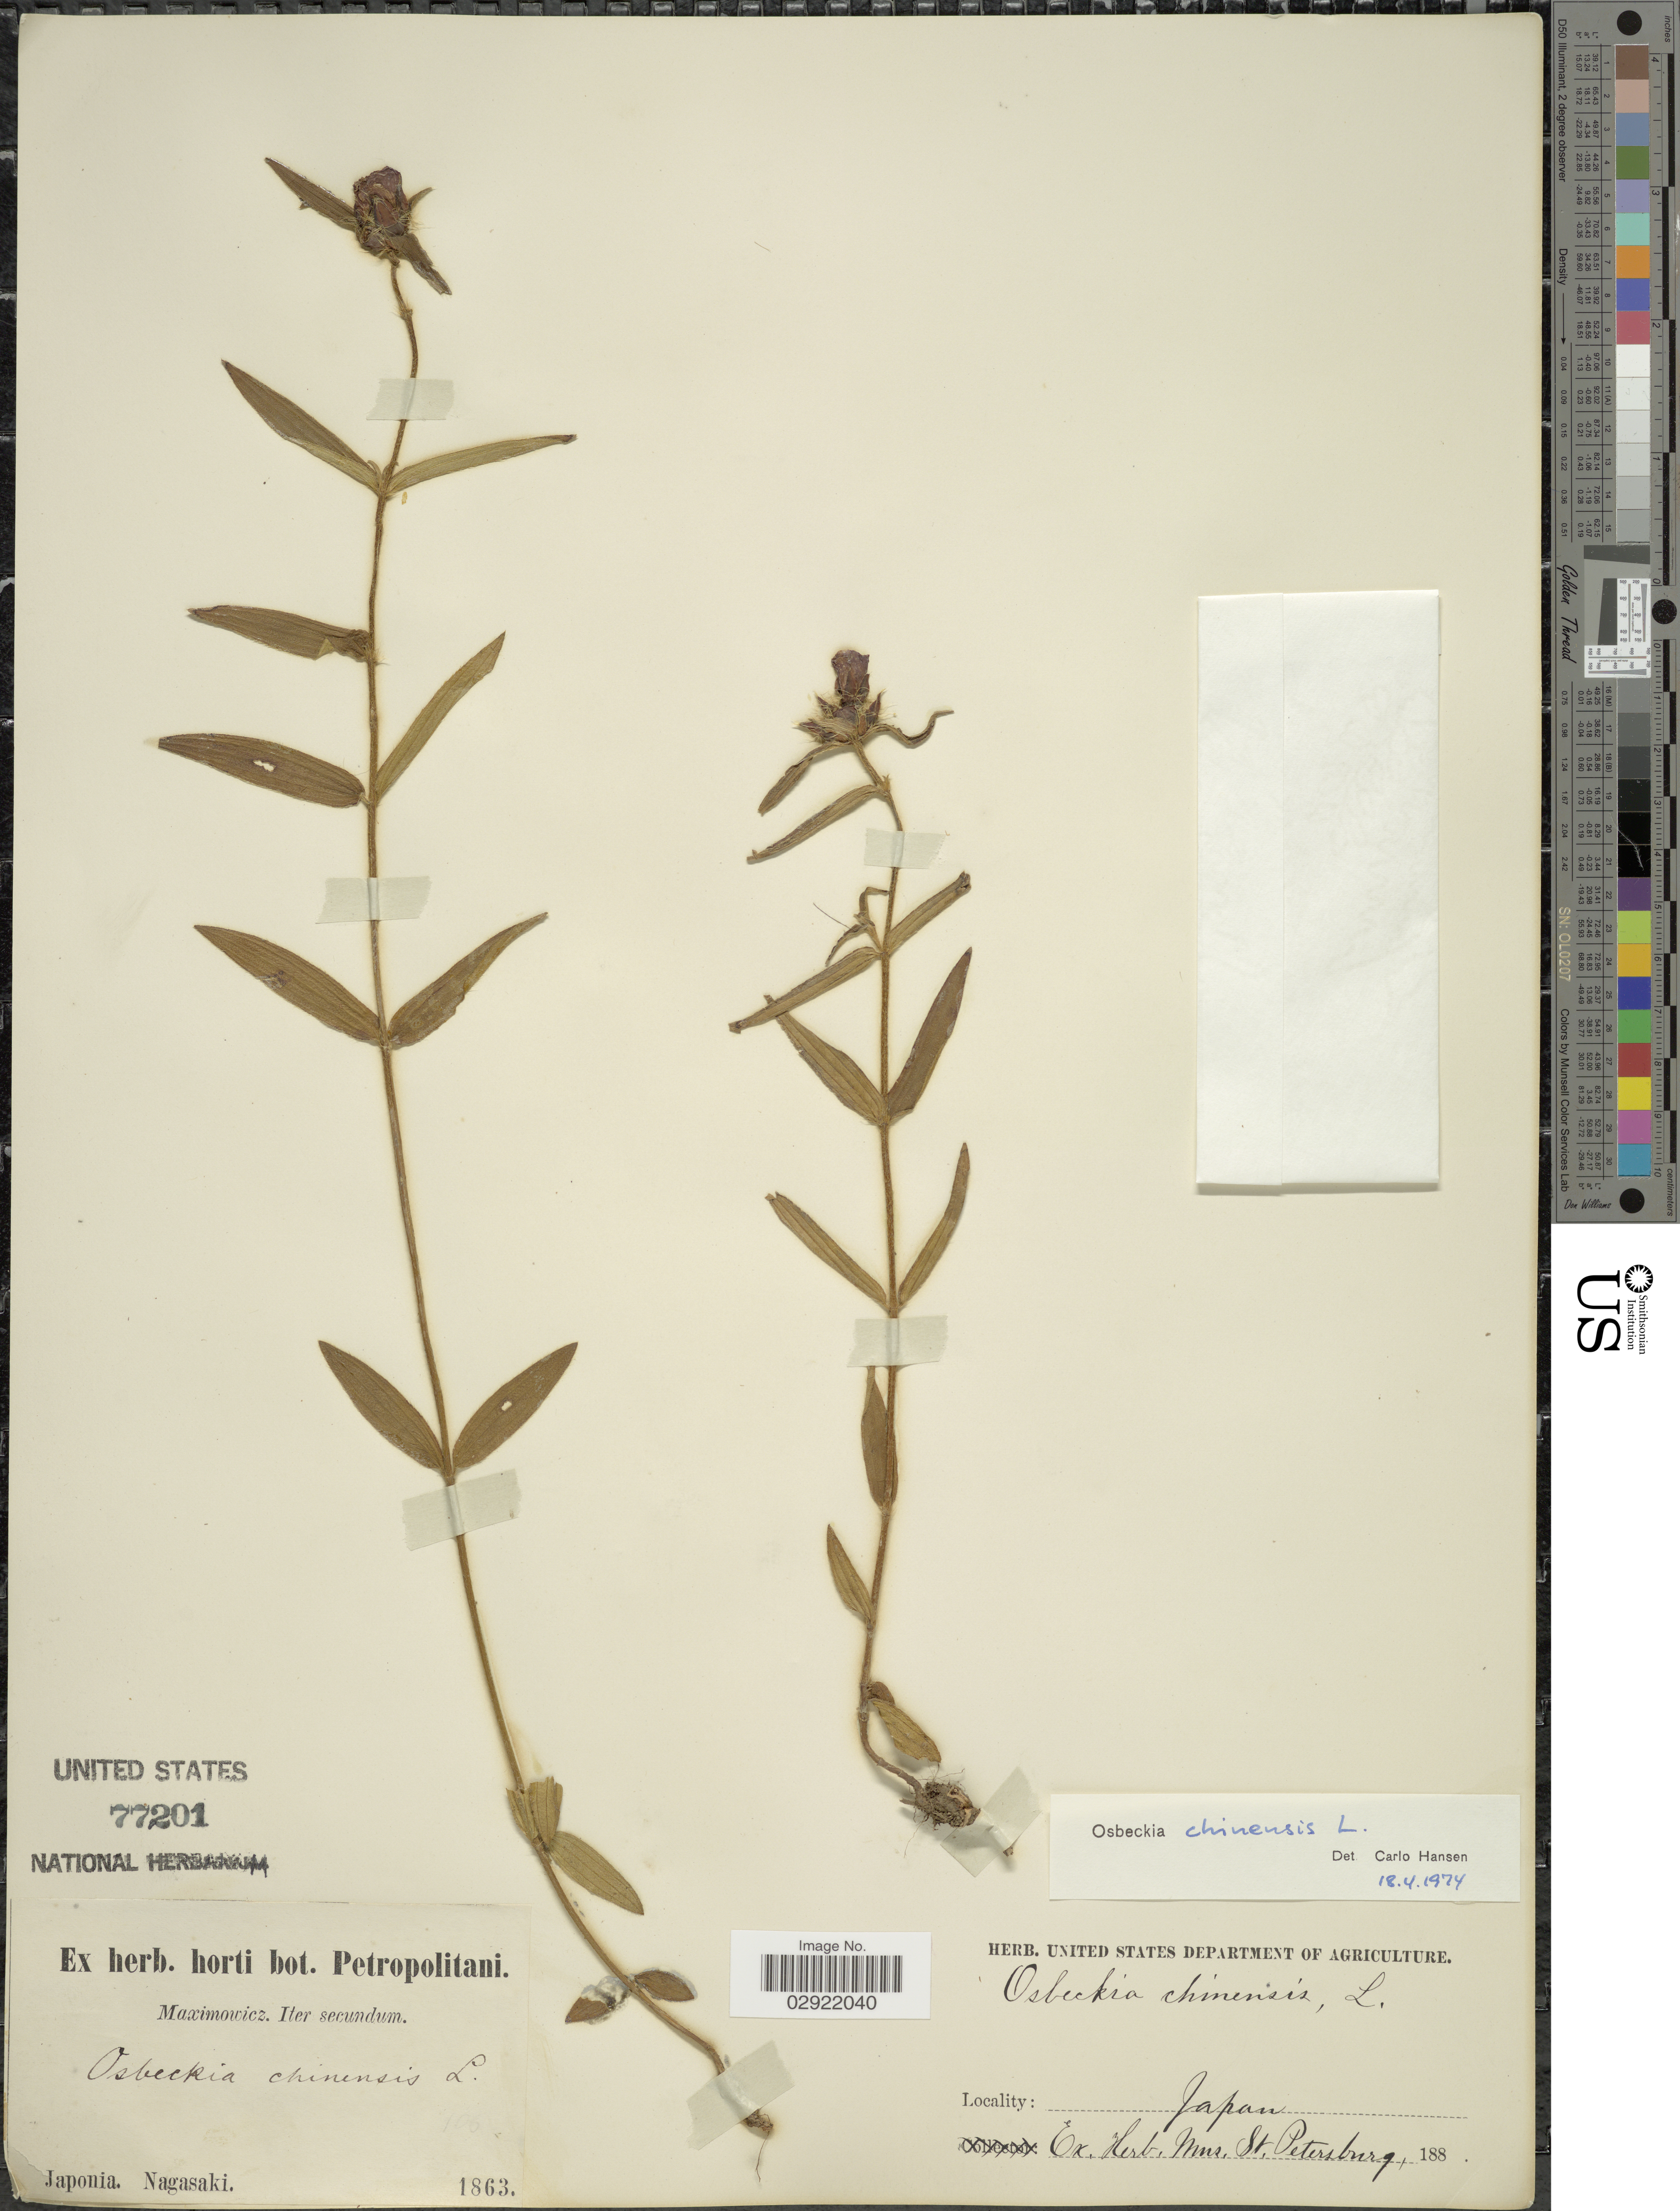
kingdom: Plantae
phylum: Tracheophyta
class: Magnoliopsida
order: Myrtales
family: Melastomataceae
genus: Osbeckia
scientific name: Osbeckia chinensis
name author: L.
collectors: Maximowicz, --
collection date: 1863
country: Japan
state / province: Nagasaki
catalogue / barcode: US 77201